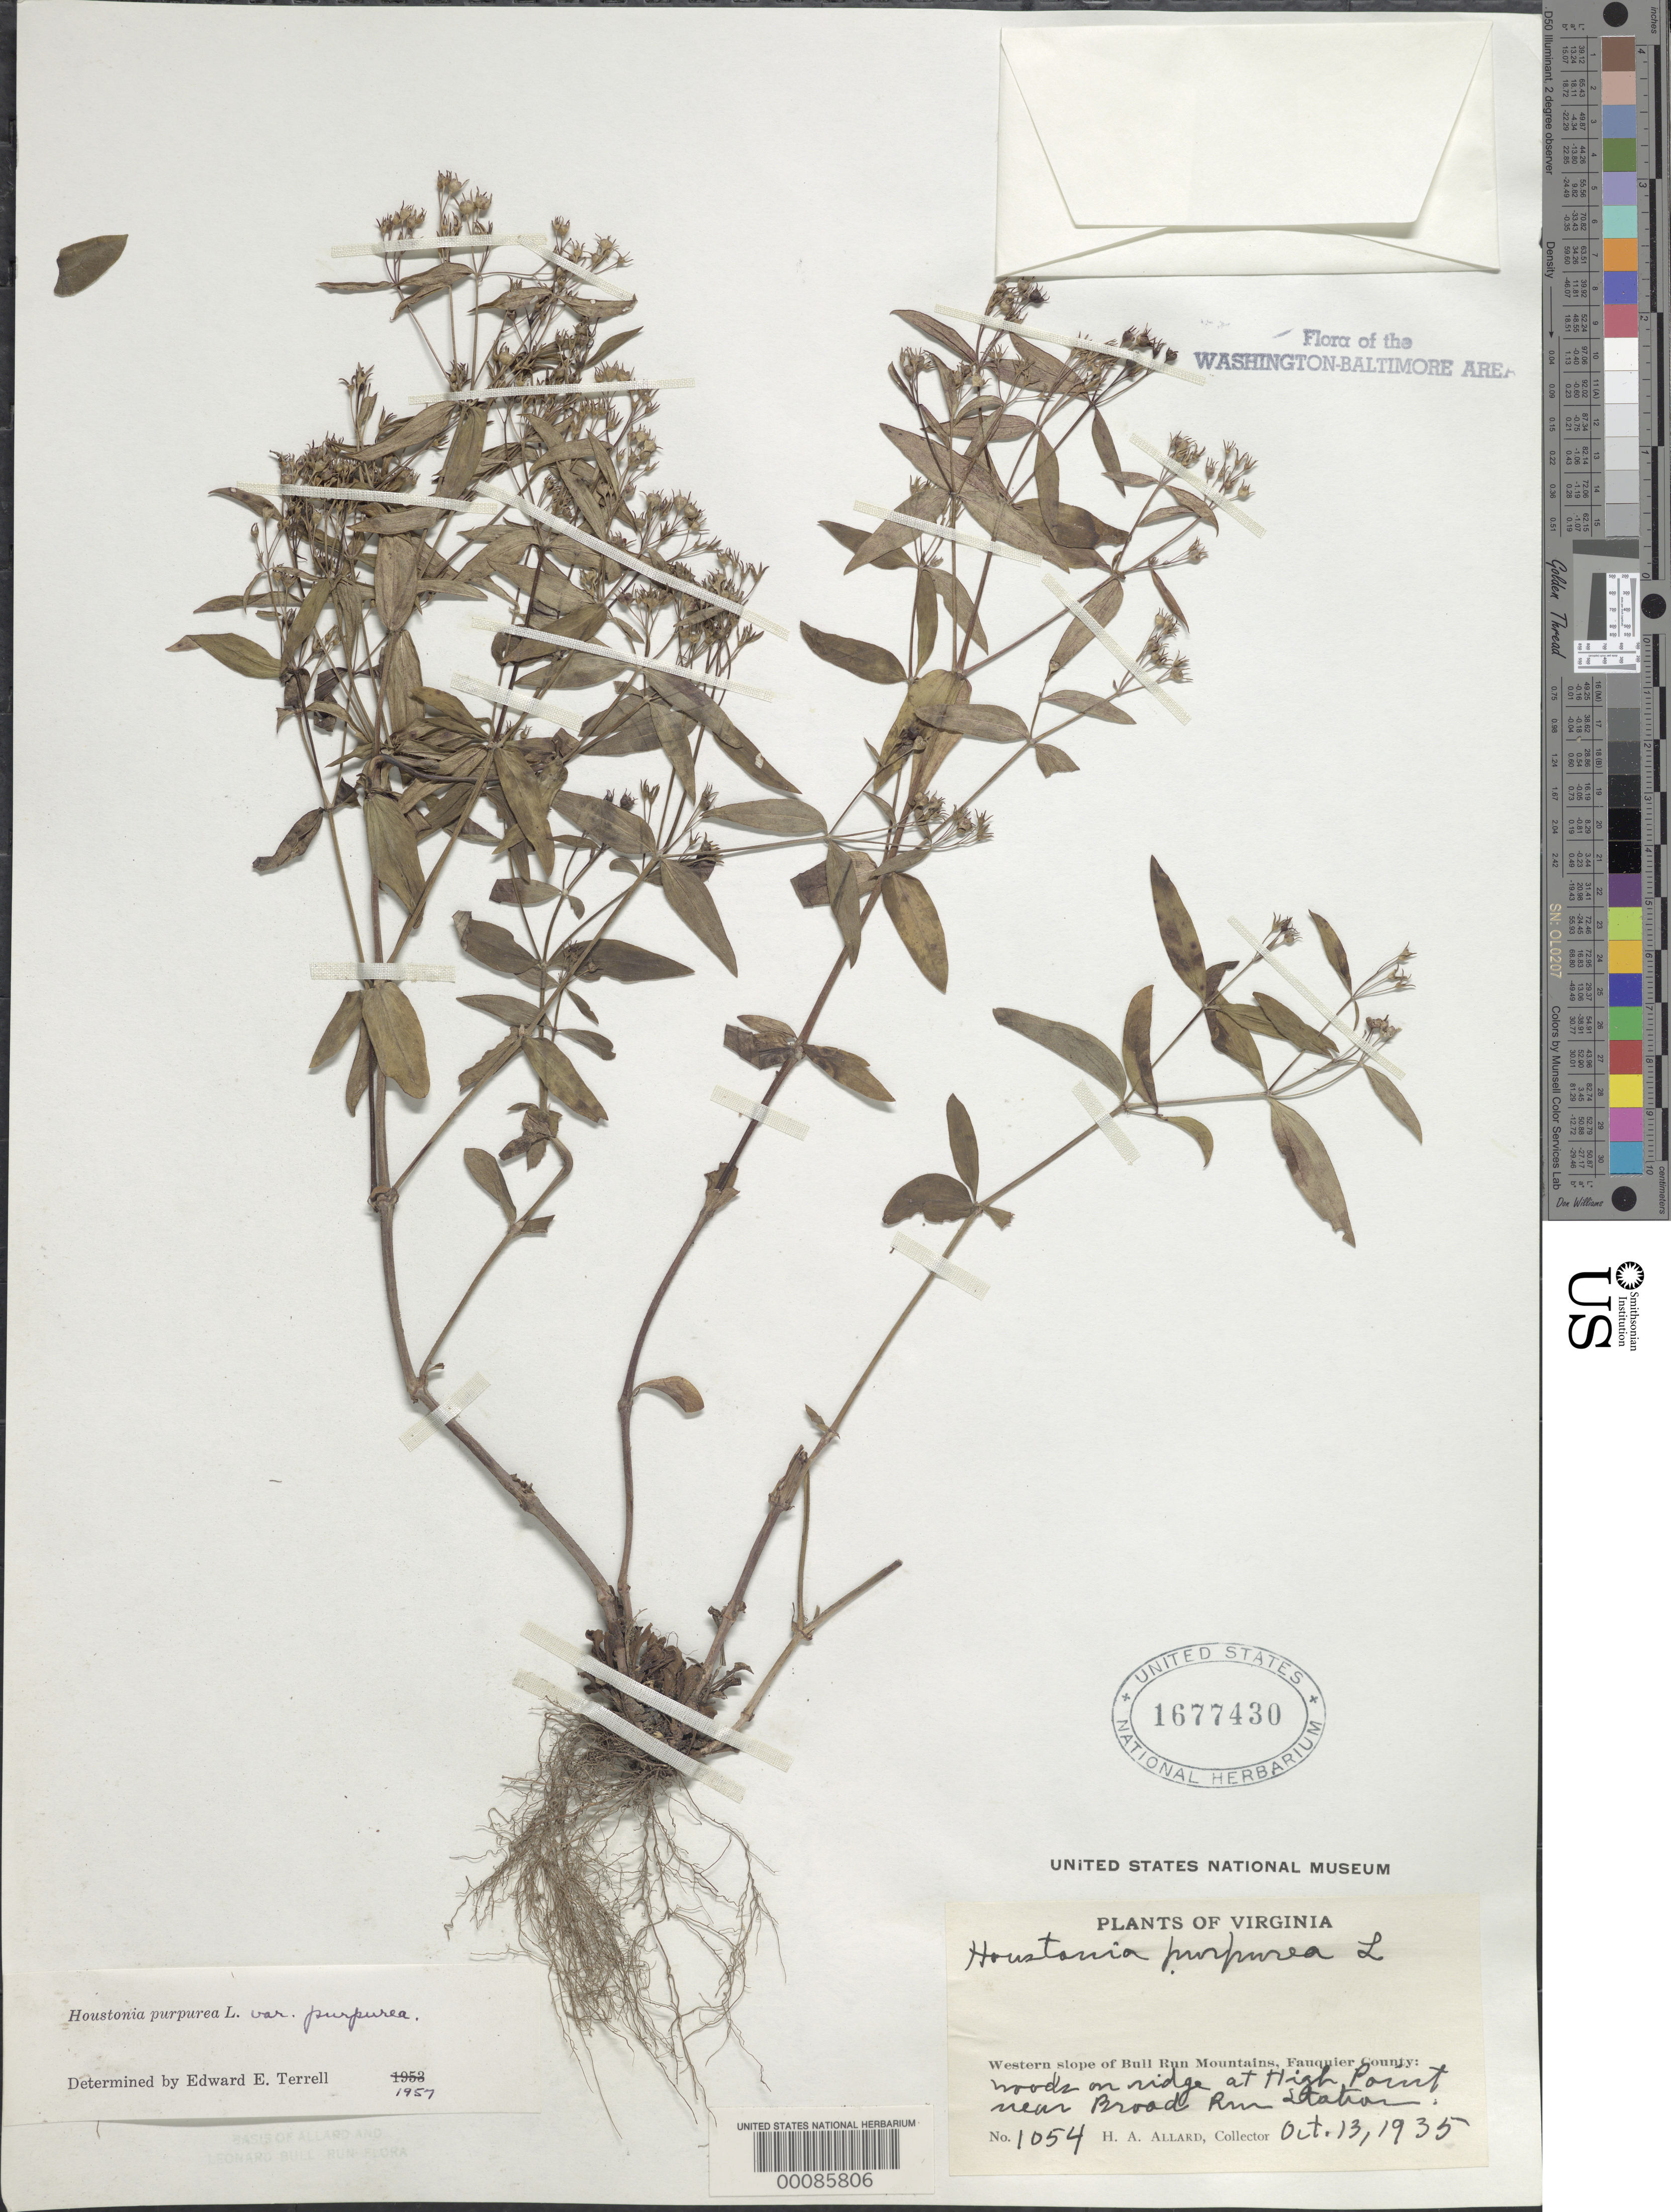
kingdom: Plantae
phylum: Tracheophyta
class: Magnoliopsida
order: Gentianales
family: Rubiaceae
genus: Houstonia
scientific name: Houstonia purpurea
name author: L.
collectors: H. A. Allard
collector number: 1054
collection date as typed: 13 Oct 1935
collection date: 1935-10-13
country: United States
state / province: Virginia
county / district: Fauquier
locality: Broad Run Station, west slope of Bull Run Mts.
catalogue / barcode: US 1677430